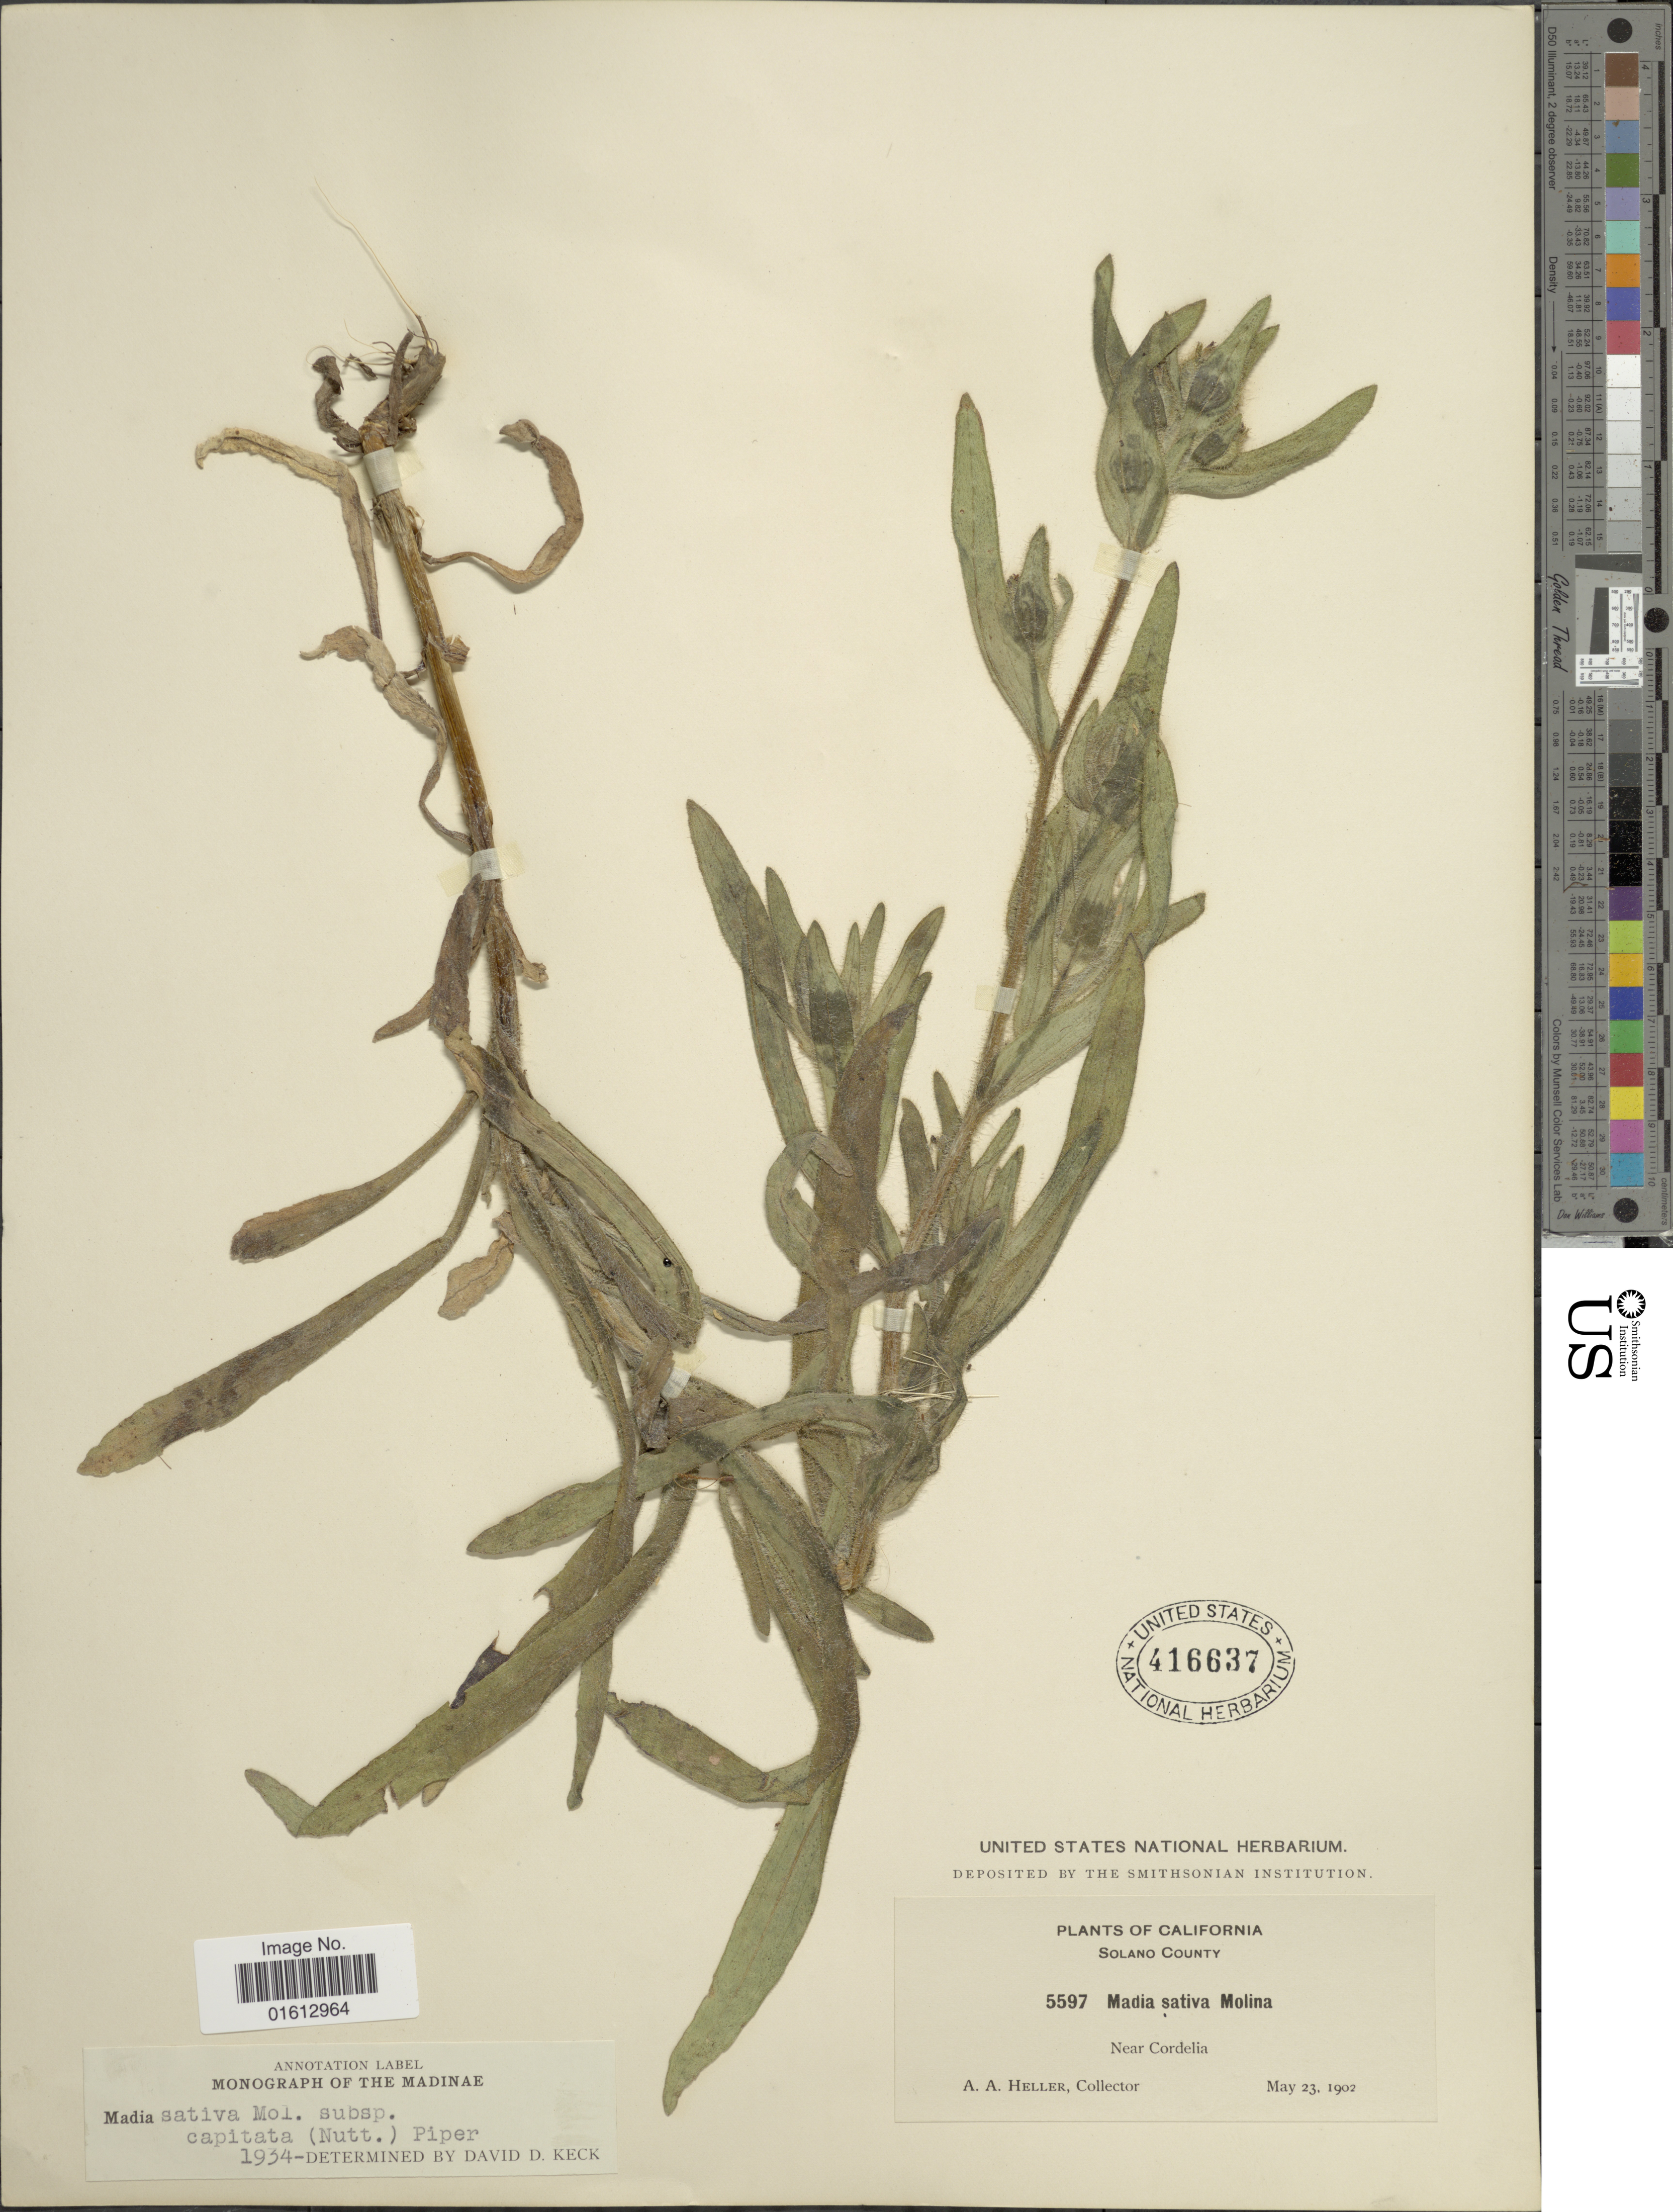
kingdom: Plantae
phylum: Tracheophyta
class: Magnoliopsida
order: Asterales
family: Asteraceae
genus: Madia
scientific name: Madia sativa subsp. capitata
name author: (Nutt.) Piper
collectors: A. A. Heller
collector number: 5597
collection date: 1902-05-23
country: United States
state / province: California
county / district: Solano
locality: California, Solano County, near Cordelia.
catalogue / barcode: US 416637